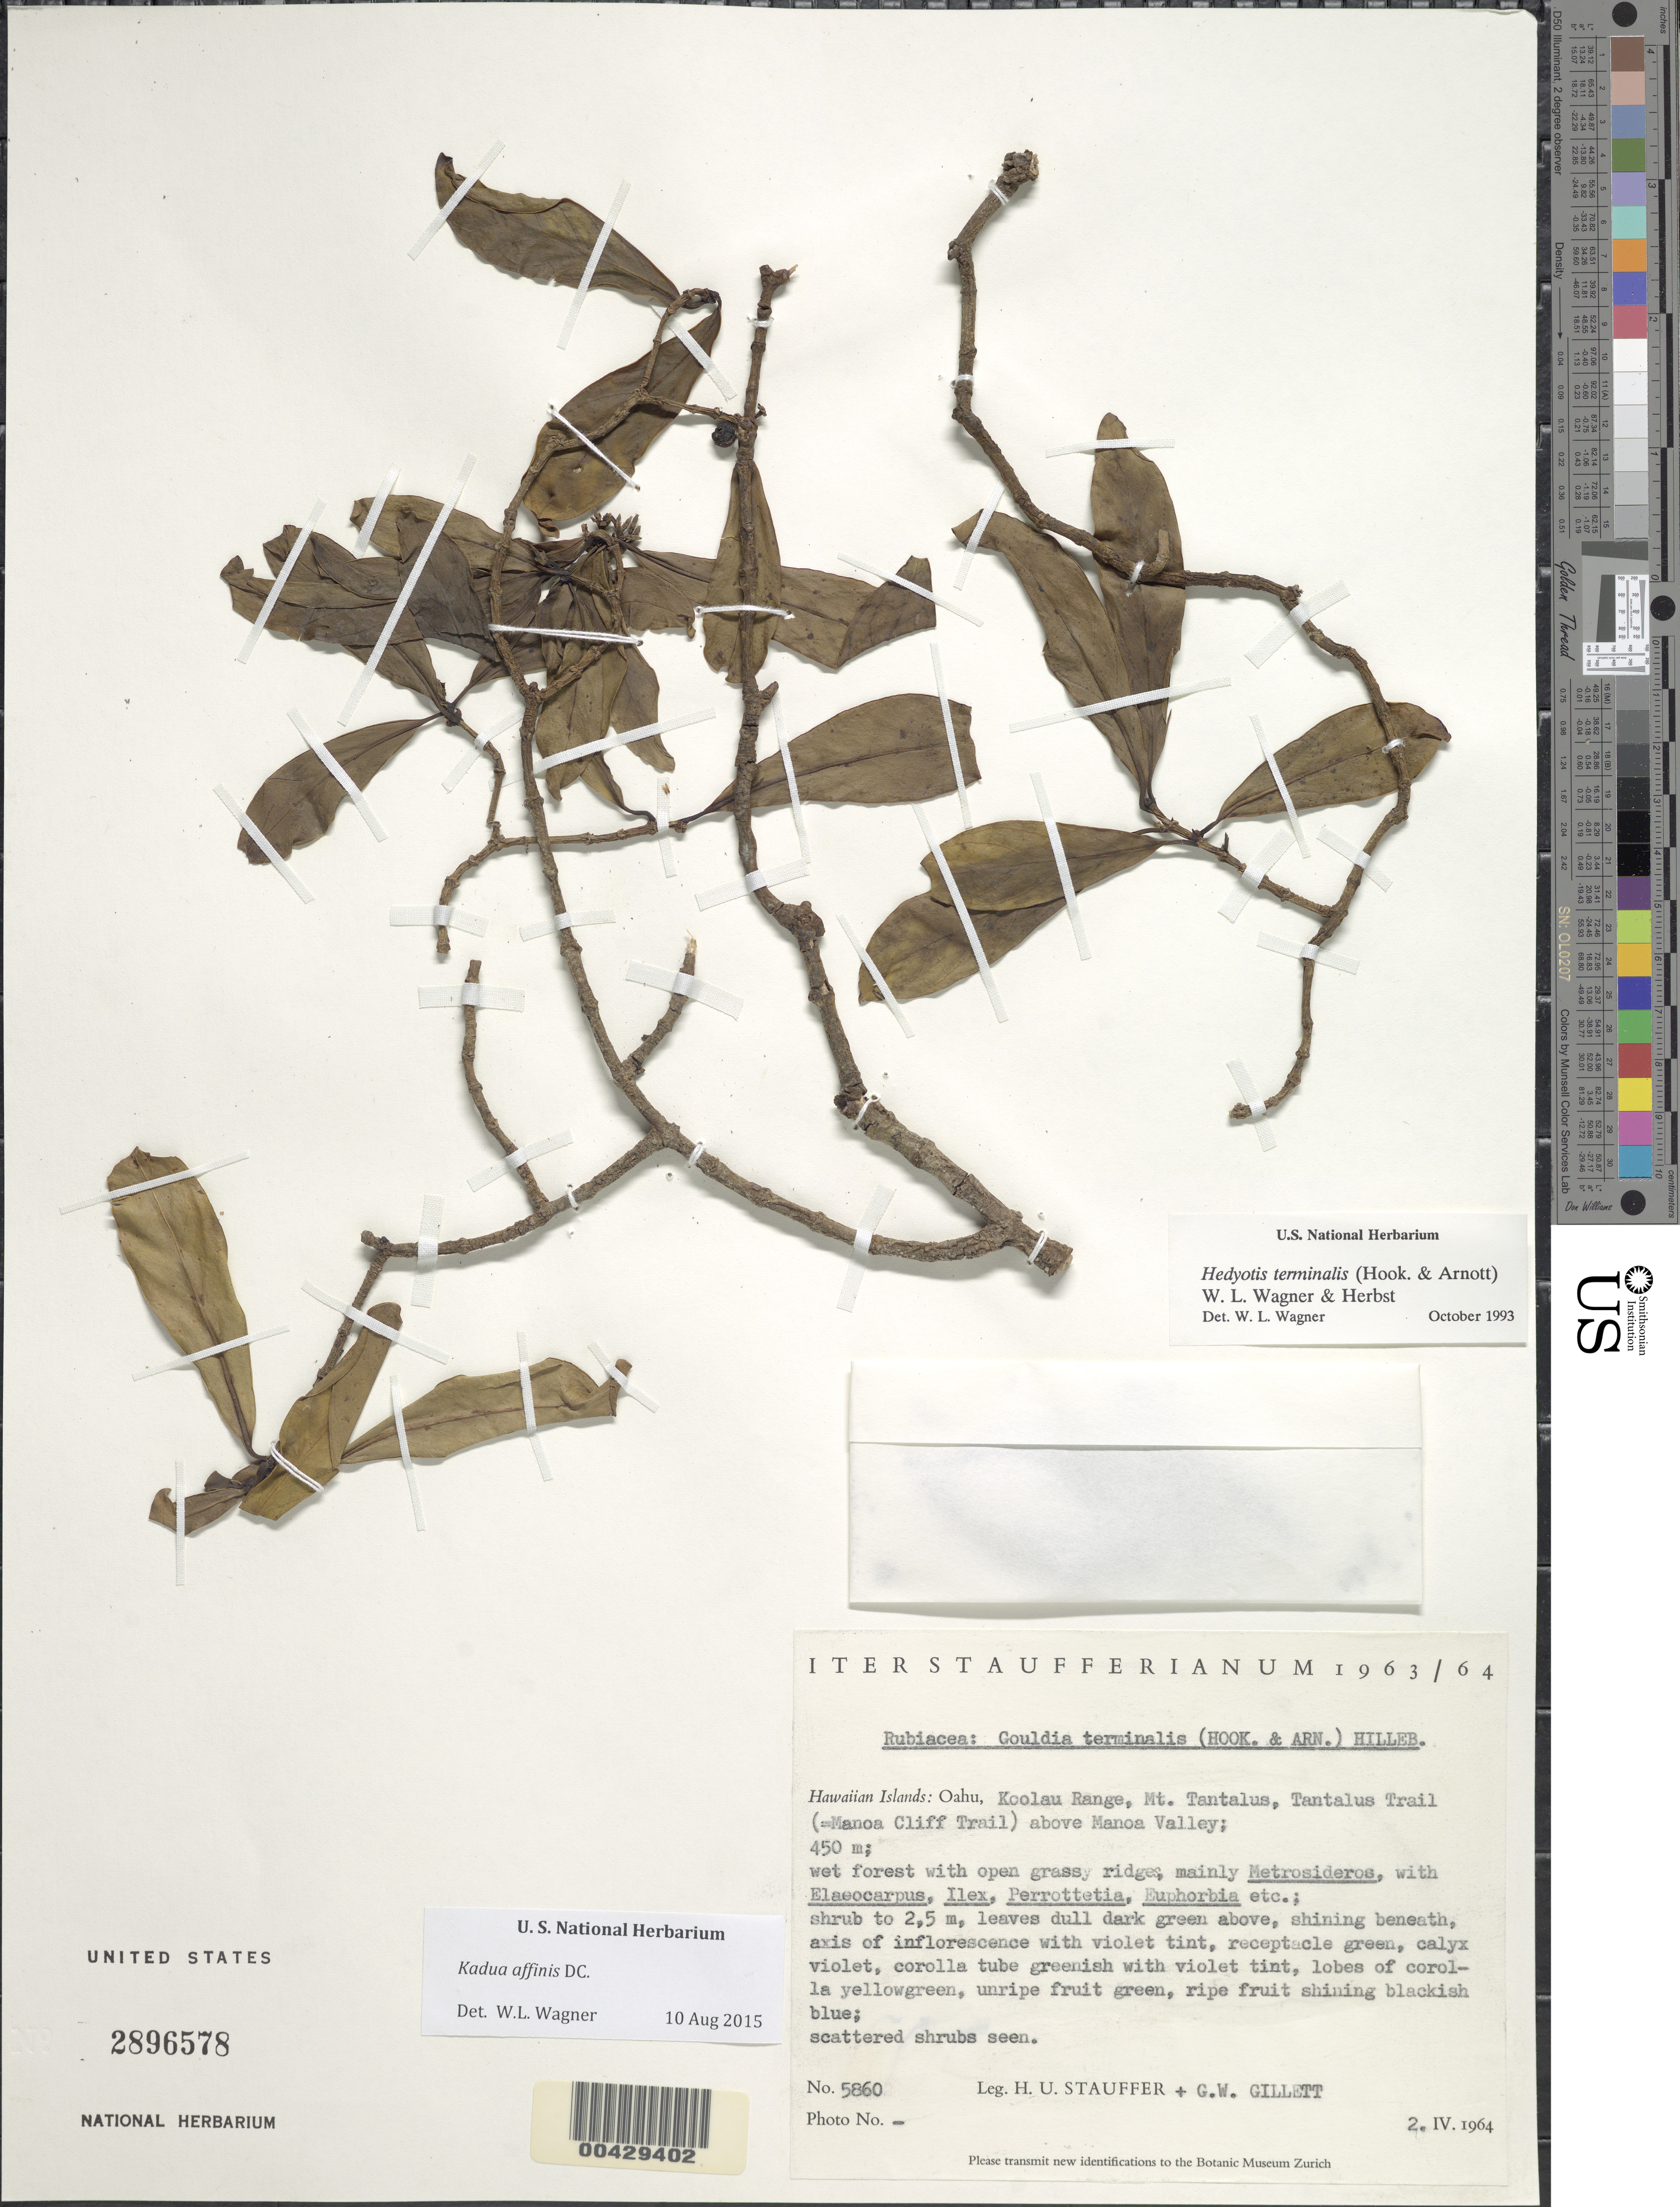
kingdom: Plantae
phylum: Tracheophyta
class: Magnoliopsida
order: Gentianales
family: Rubiaceae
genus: Kadua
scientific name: Kadua affinis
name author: DC.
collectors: H. U. Stauffer & G. Gillett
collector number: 5860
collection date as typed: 2 Apr 1964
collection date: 1964-04-02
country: United States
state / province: Hawaii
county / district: Honolulu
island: Oahu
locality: Koolau Range, Mt. Tantalus, Tantalus Trail (=Manoa Cliff Trail) above Manoa Valley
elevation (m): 450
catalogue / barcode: US 2896578